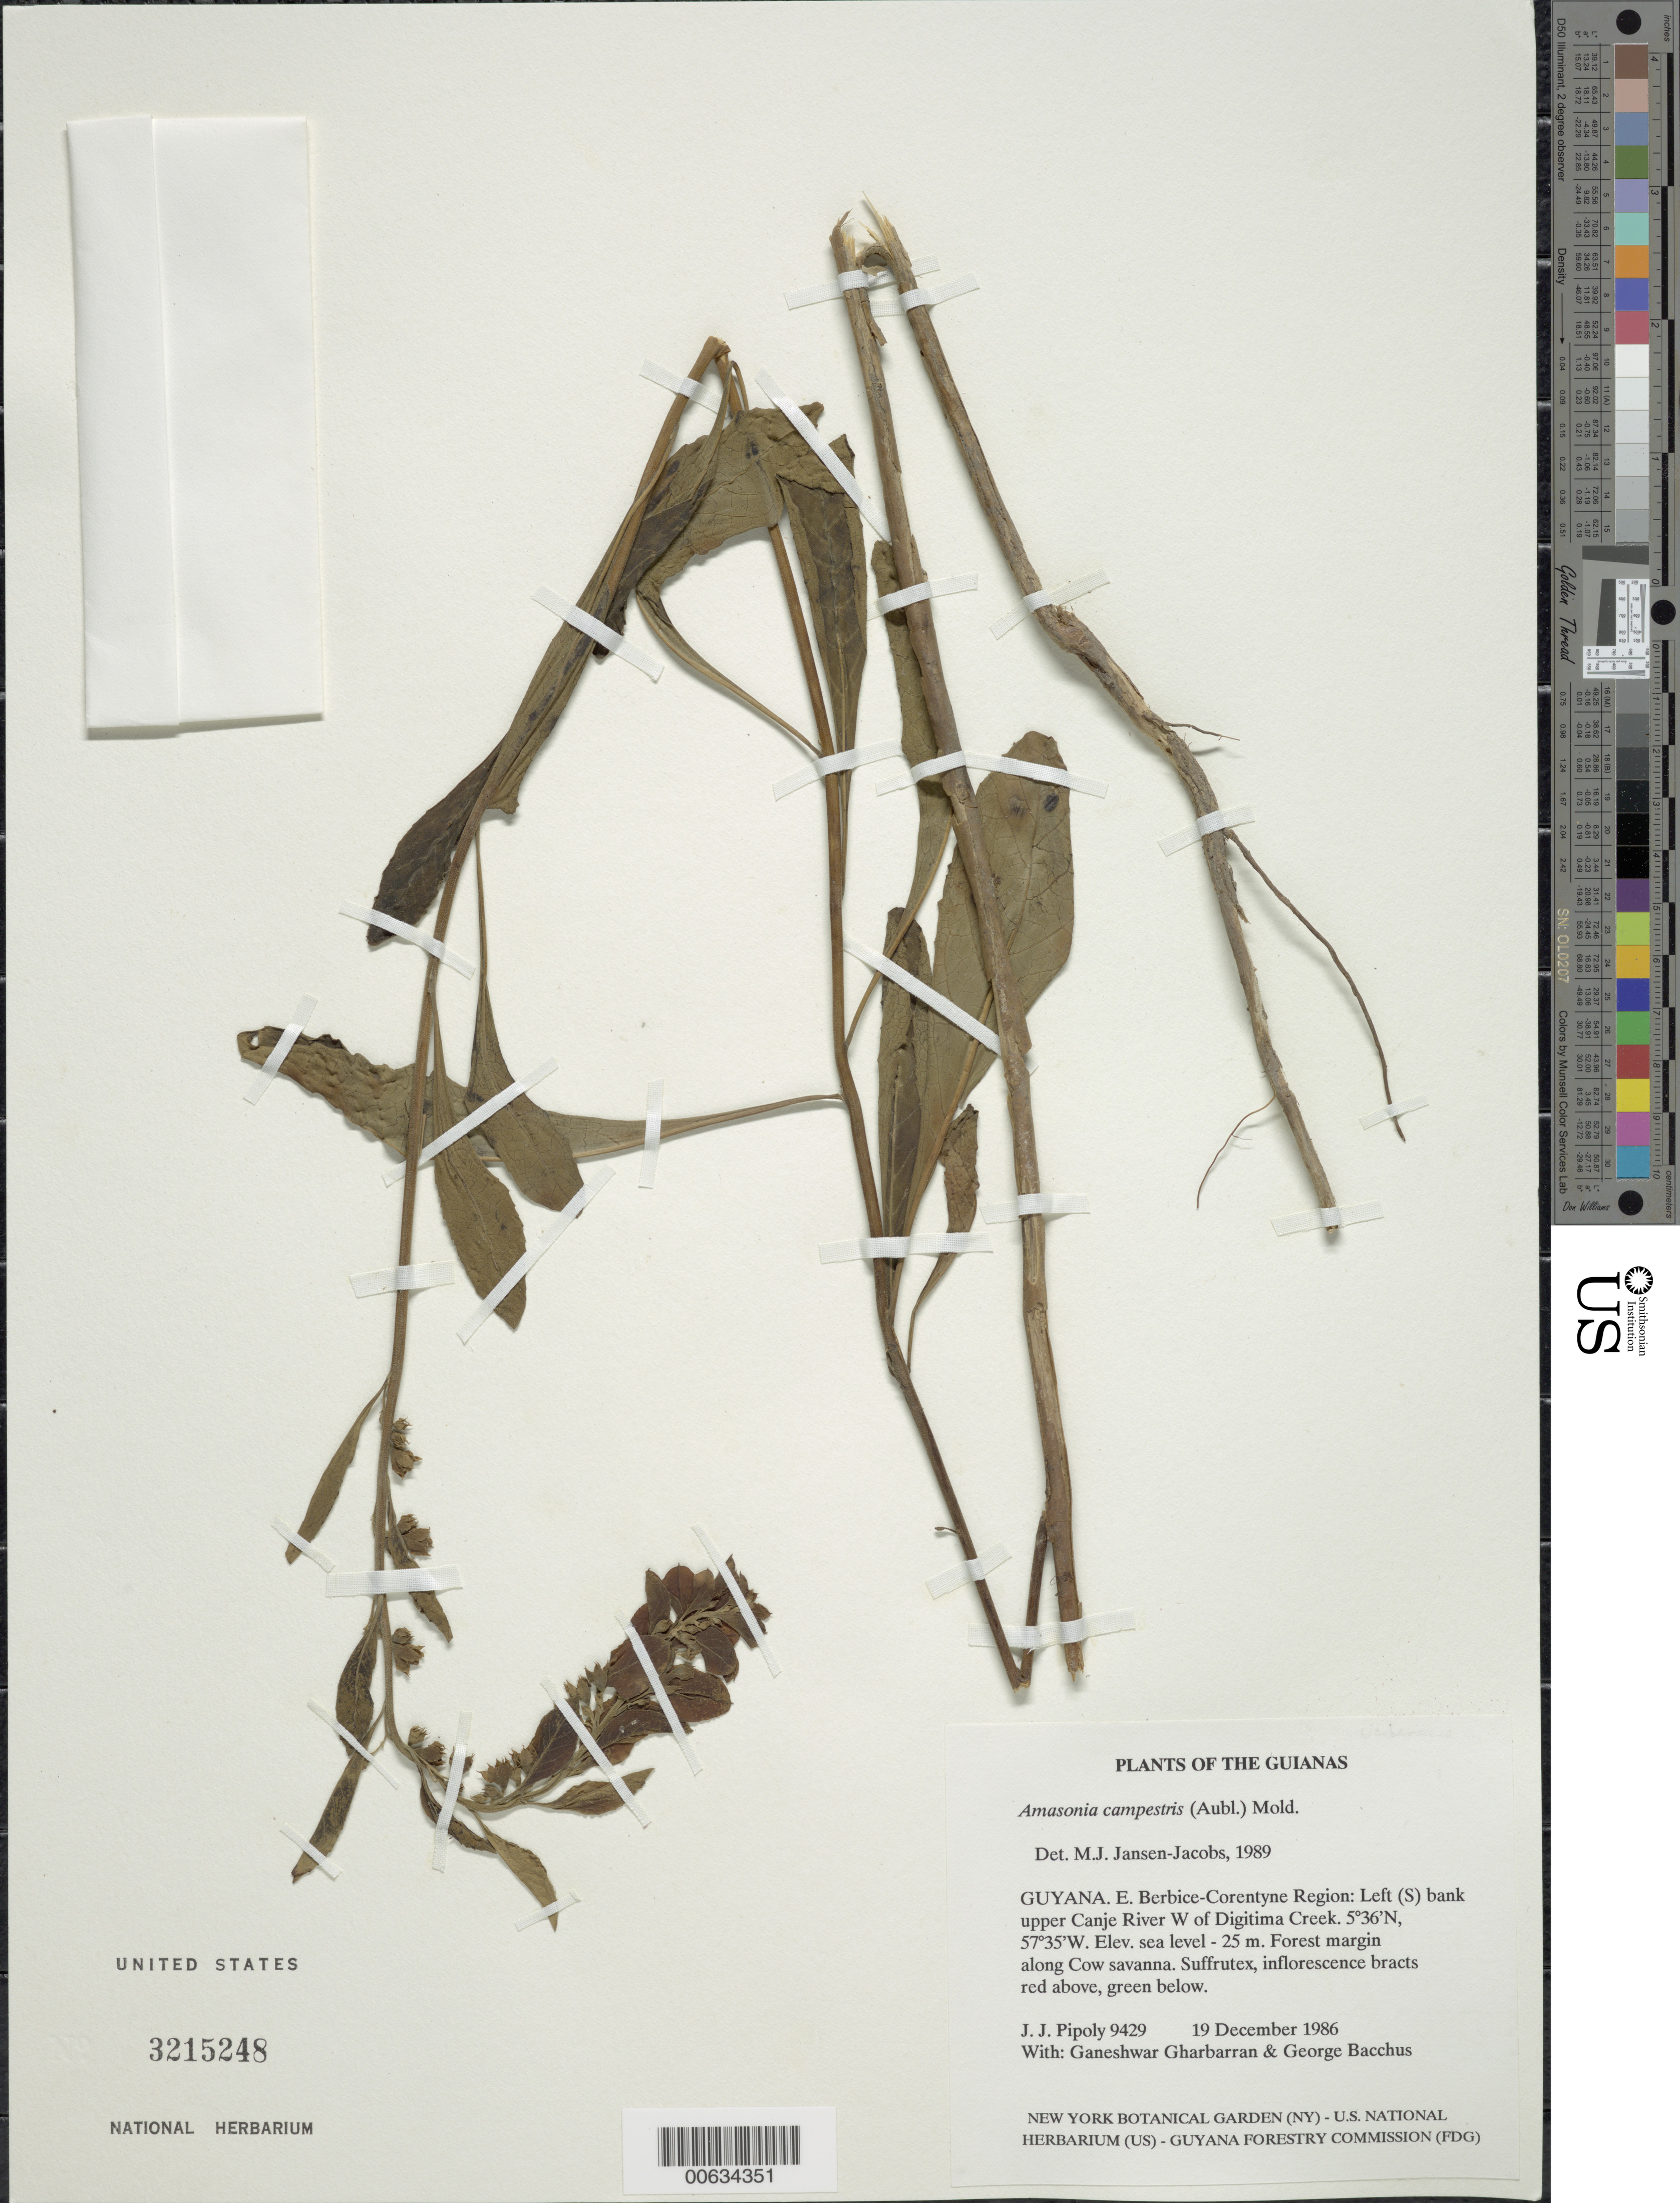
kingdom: Plantae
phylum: Tracheophyta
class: Magnoliopsida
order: Lamiales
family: Lamiaceae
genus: Amasonia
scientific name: Amasonia campestris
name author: (Aubl.) Moldenke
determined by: Jansen-Jacobs, M. J., (U), Nationaal Herbarium Nederland, Utrecht University branch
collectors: J. J. Pipoly, G. Gharbarran & G. Bacchus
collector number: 9429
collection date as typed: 19 December 1986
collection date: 1986-12-19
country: Guyana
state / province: E. Berbice-Corentyne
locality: Left (S) bank upper Canje River W of Digitima Creek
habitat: Forest margin along Cow savanna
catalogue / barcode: US 3215248